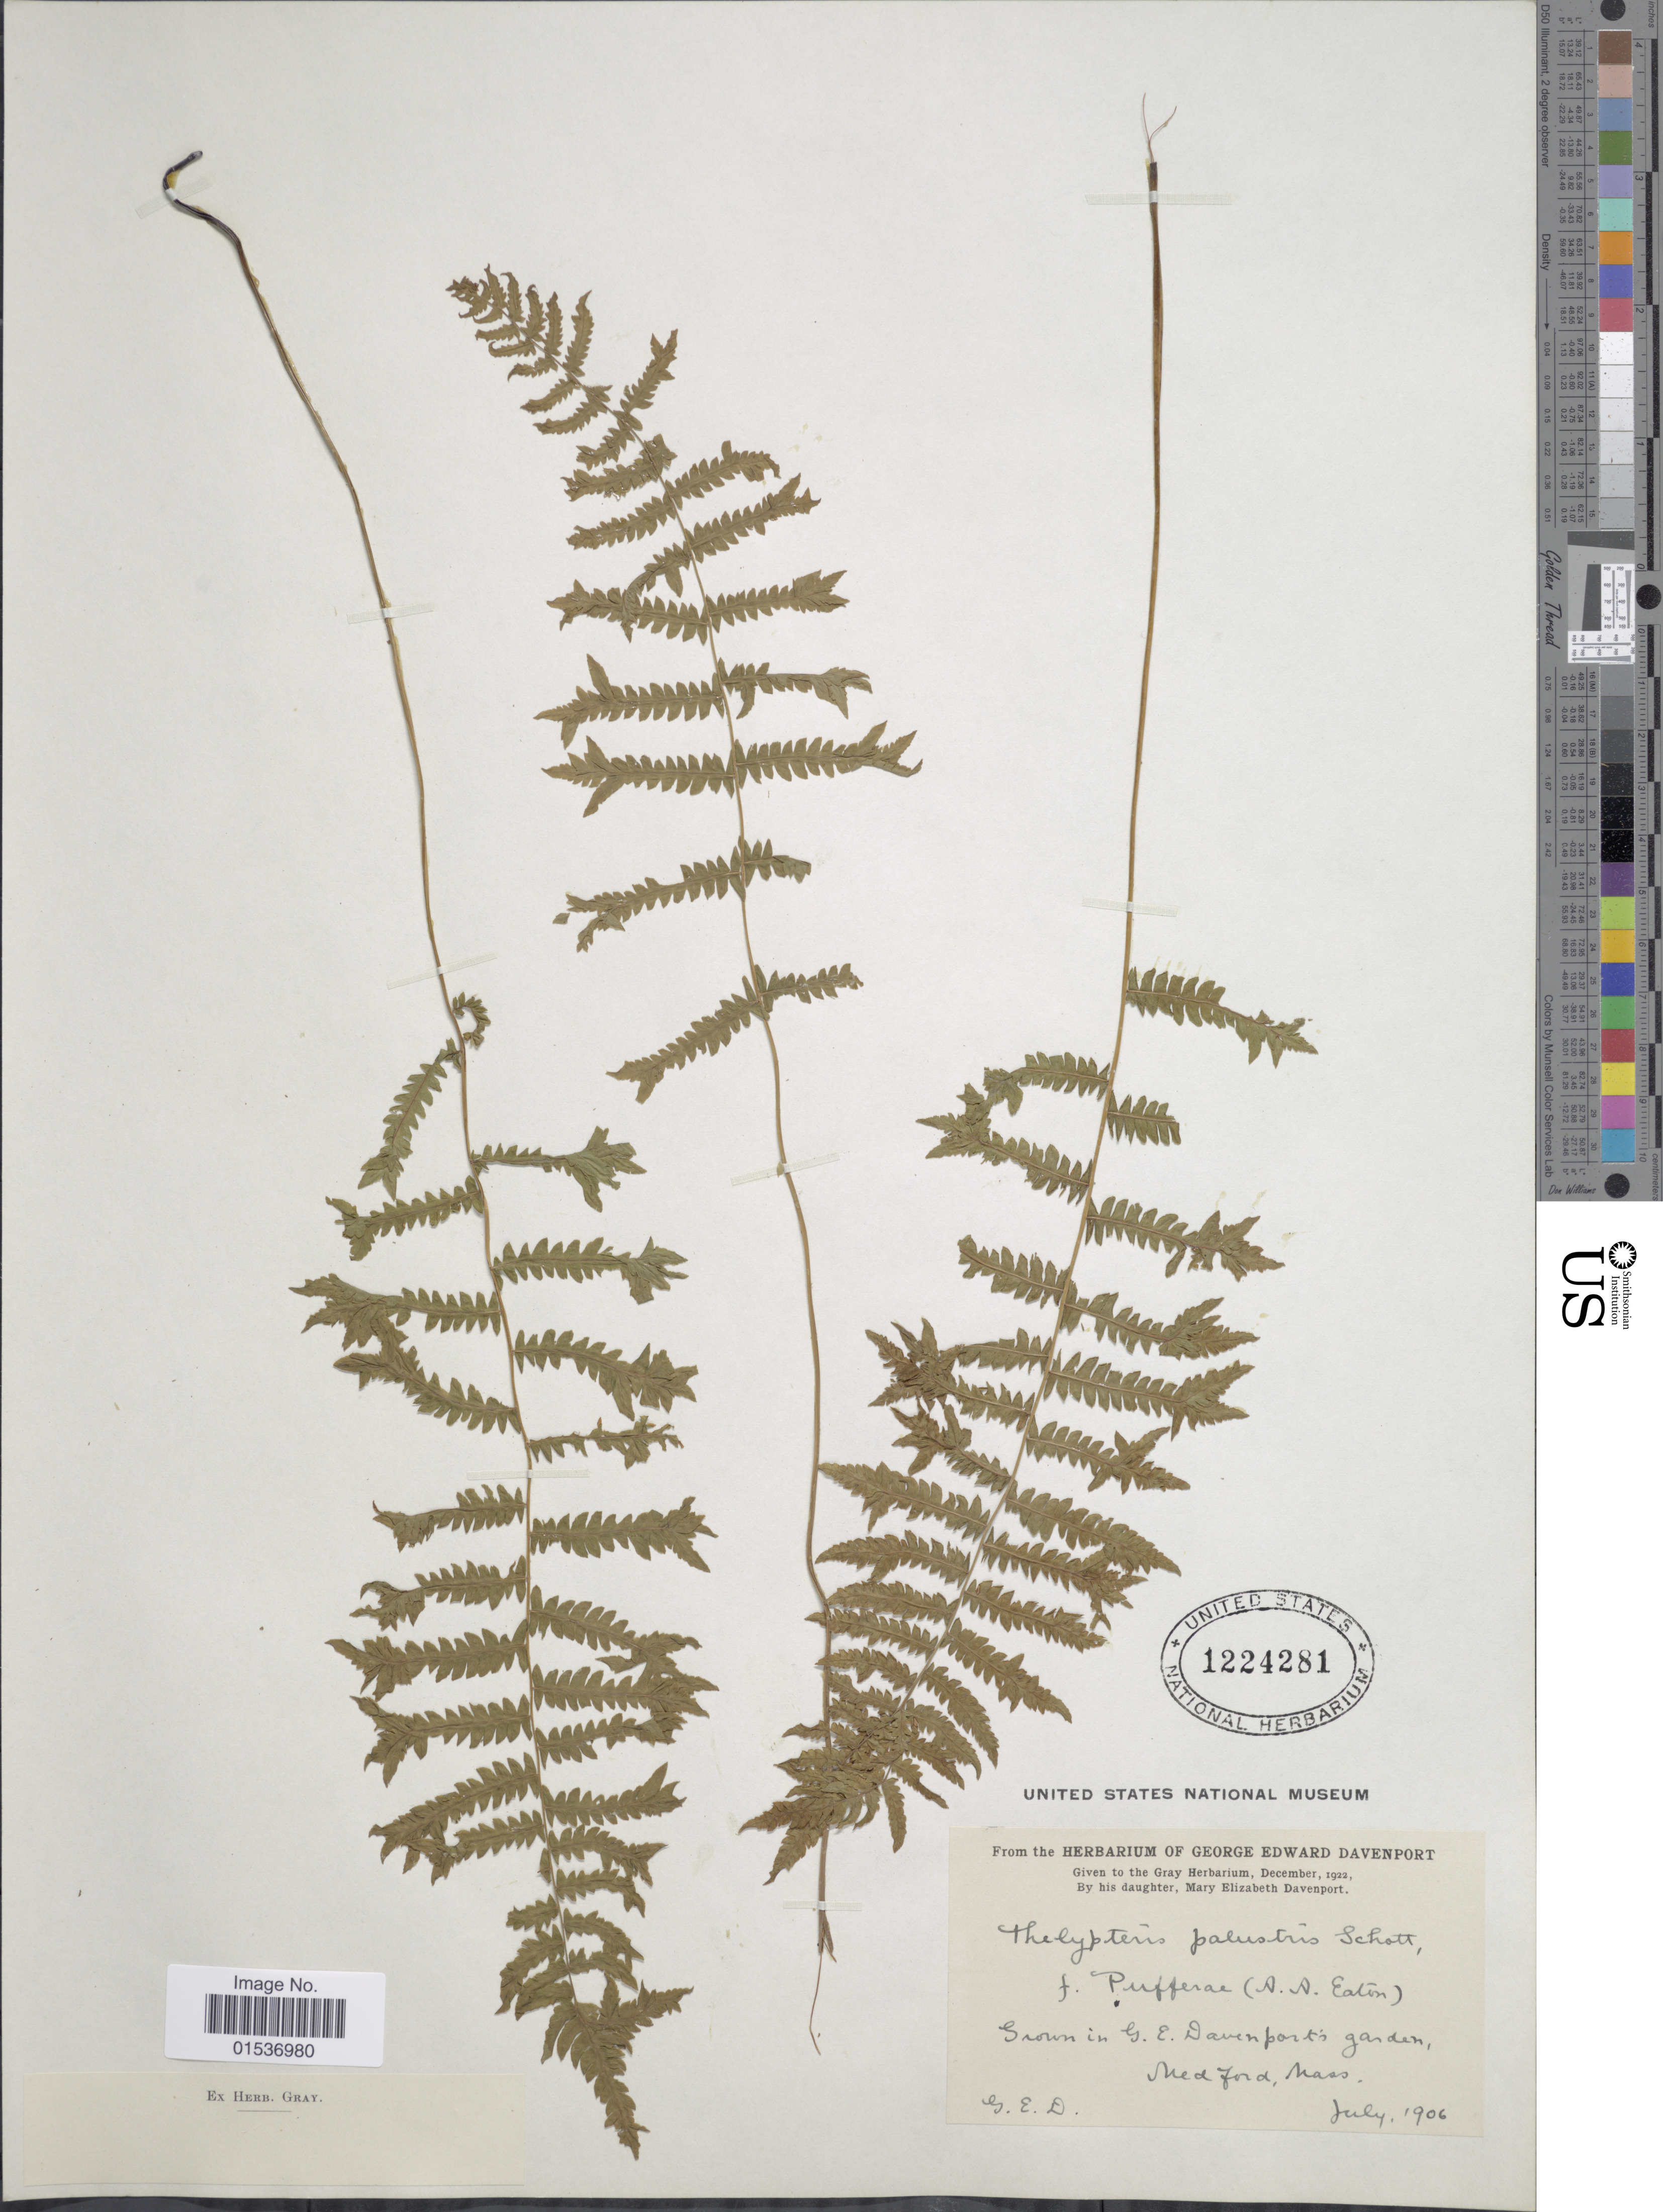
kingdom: Plantae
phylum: Tracheophyta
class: Polypodiopsida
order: Polypodiales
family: Thelypteridaceae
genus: Thelypteris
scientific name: Thelypteris palustris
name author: (Salisb.) Schott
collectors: G. E. Davenport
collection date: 1906-07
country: United States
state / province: Massachusetts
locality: G. E. Davenport's garden Medford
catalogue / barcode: US 1224281